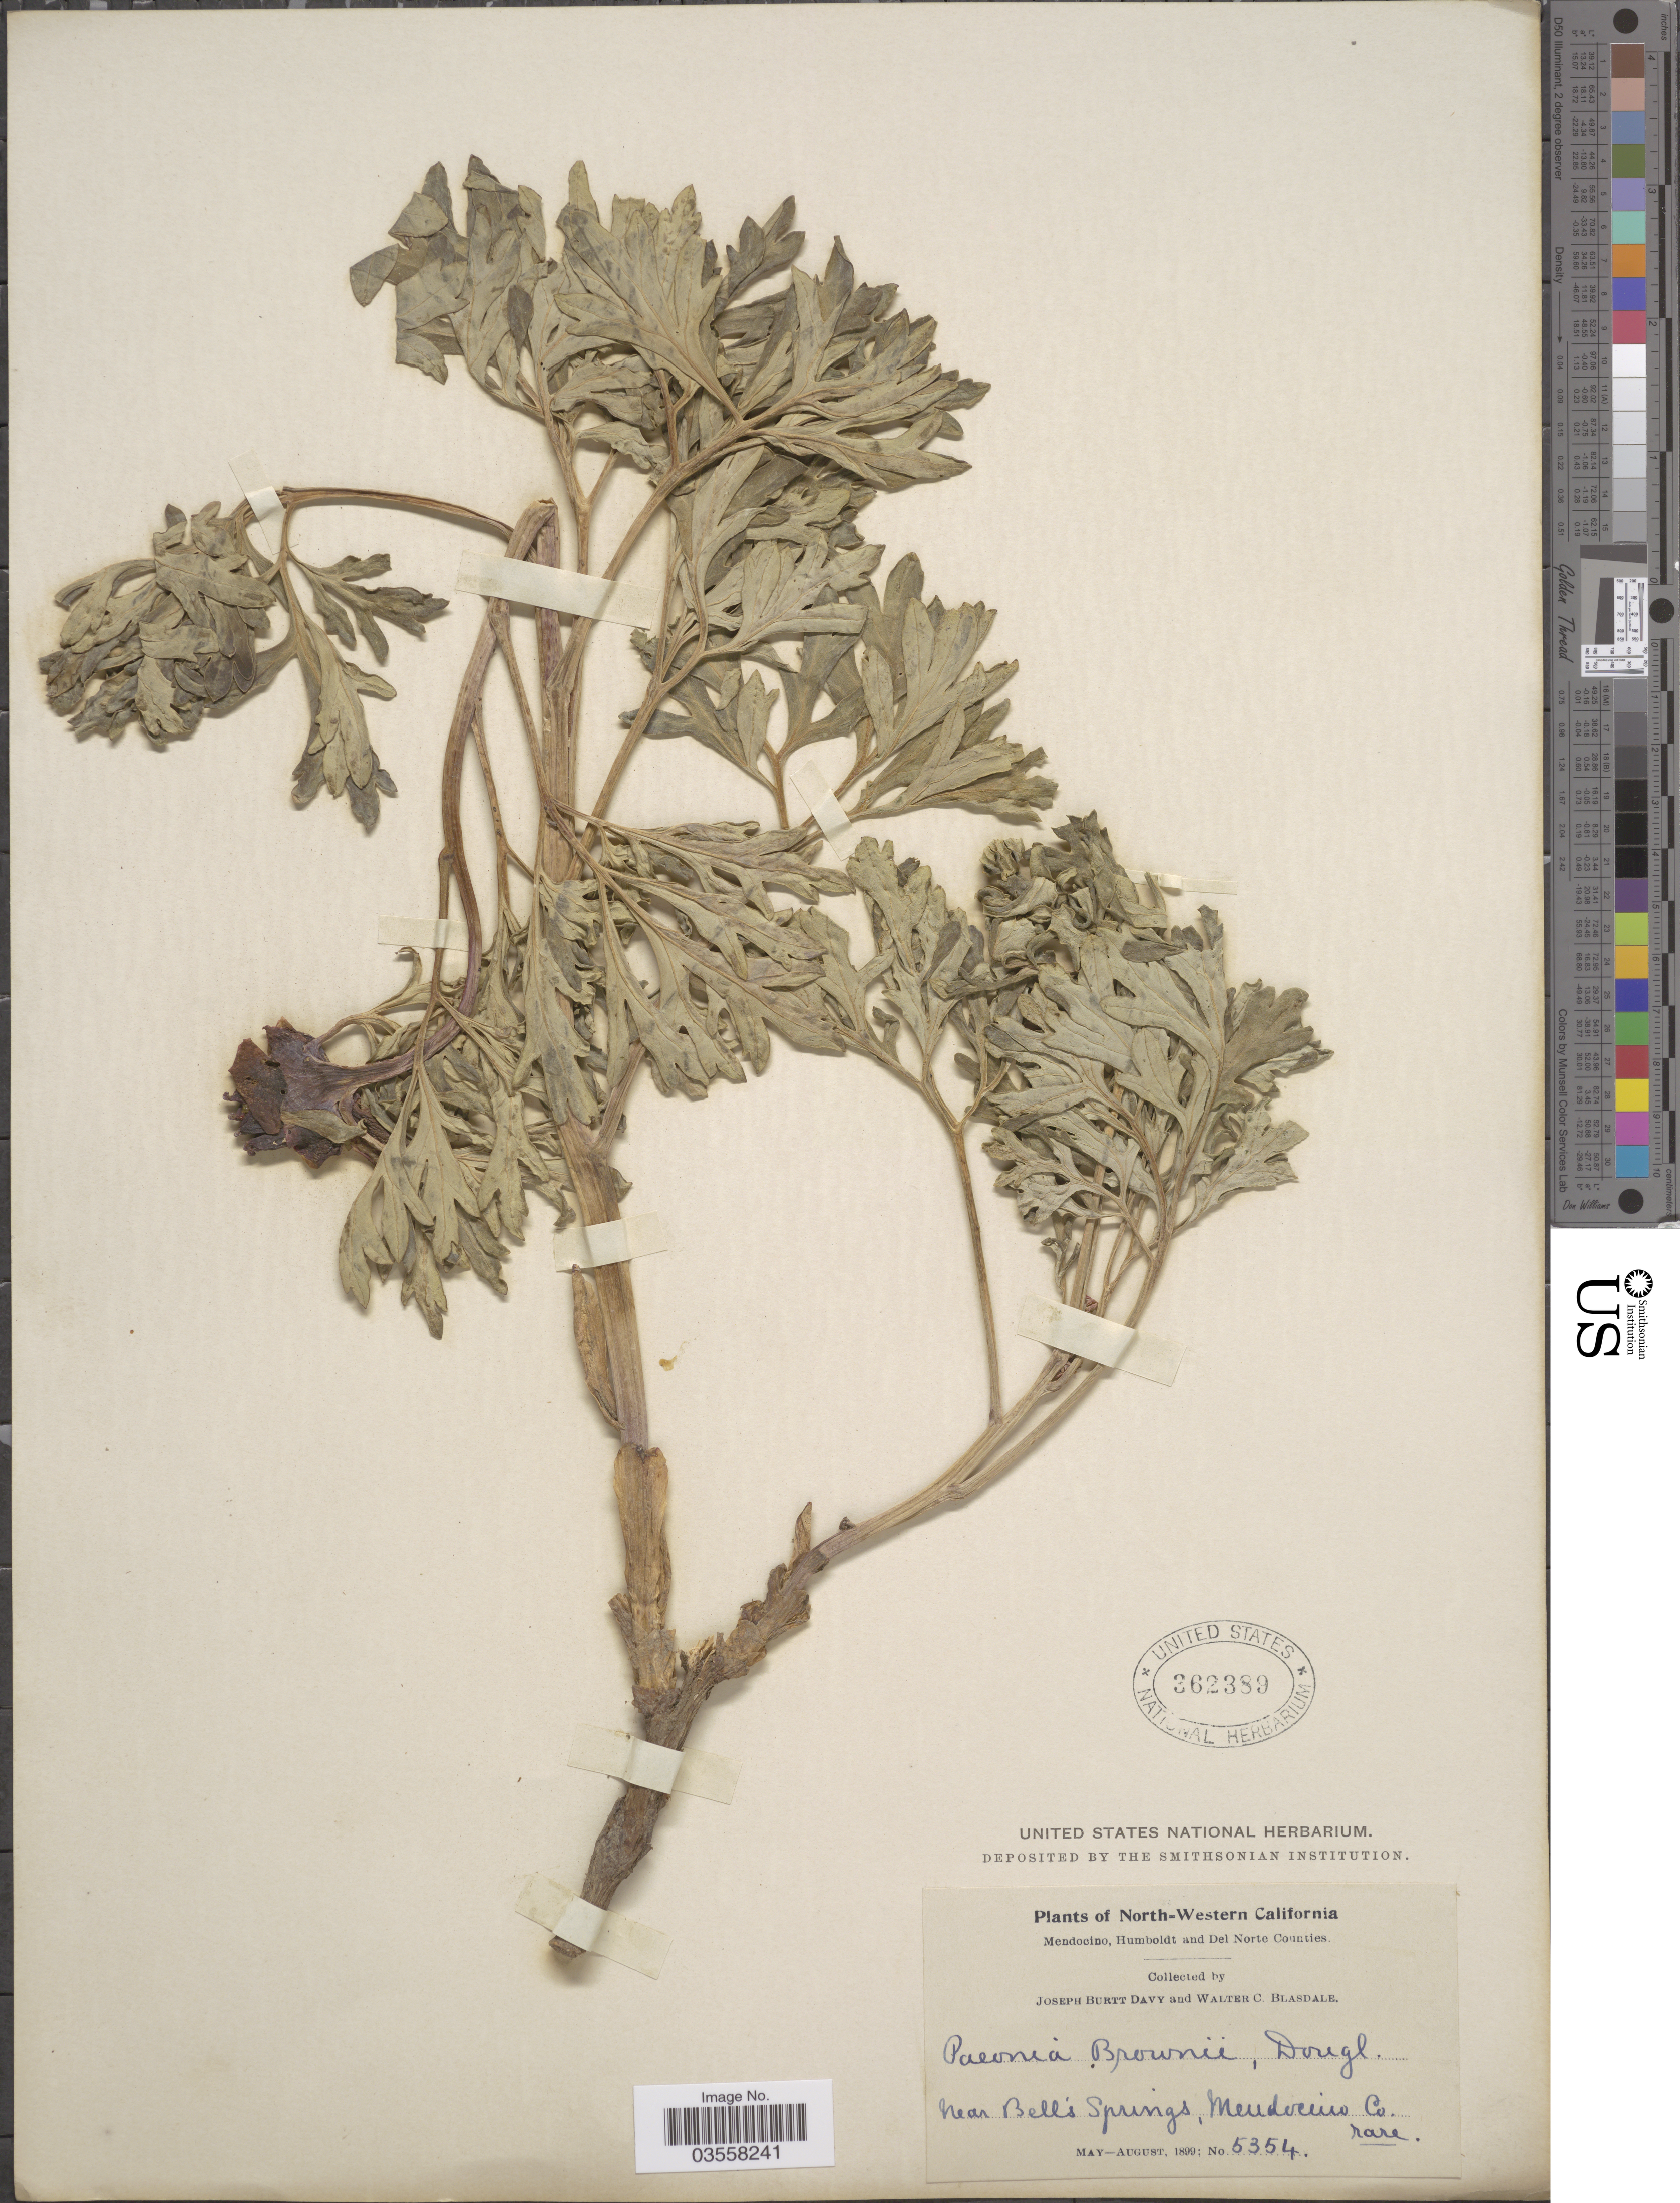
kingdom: Plantae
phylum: Tracheophyta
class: Magnoliopsida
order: Saxifragales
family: Paeoniaceae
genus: Paeonia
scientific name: Paeonia brownii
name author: Douglas ex Hook.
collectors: J. Burtt Davy & W. Blasdale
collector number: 5354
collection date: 1899-05/1899-08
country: United States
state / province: California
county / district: Mendocino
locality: North-Western California. Near Bell's Springs, Mendocino Co.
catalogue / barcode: US 362389